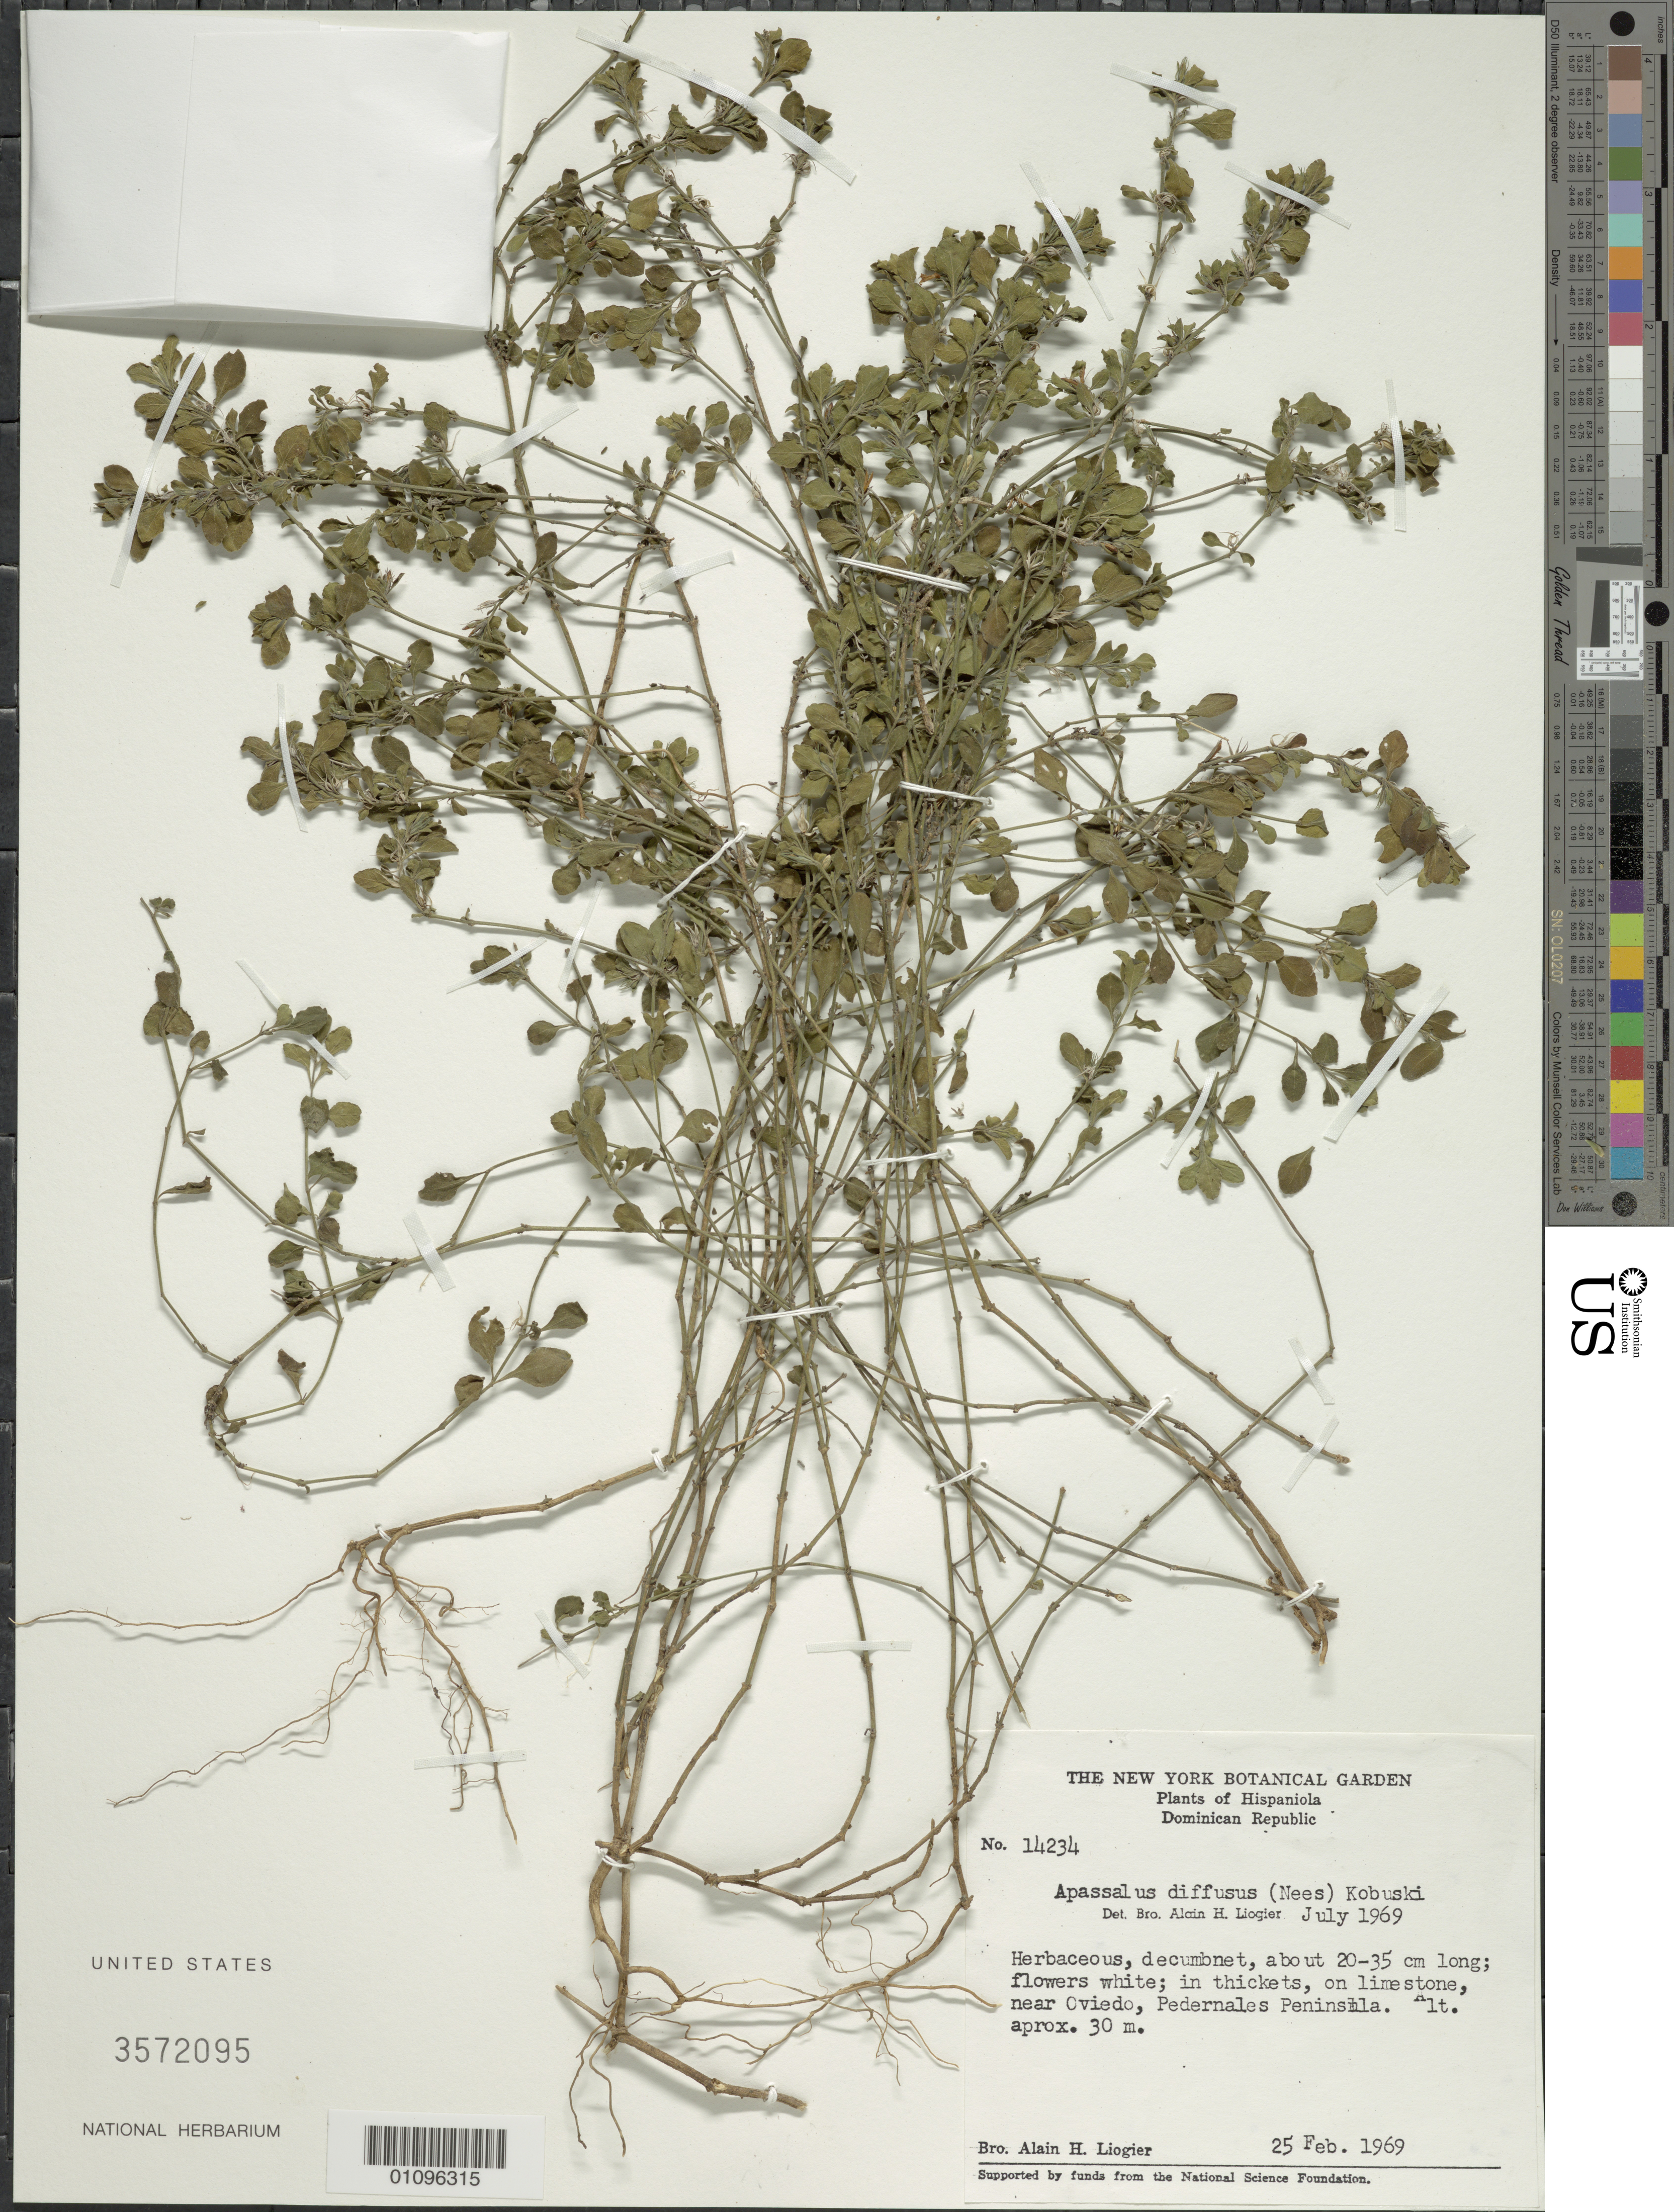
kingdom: Plantae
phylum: Tracheophyta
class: Magnoliopsida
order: Lamiales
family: Acanthaceae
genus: Apassalus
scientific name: Apassalus diffusus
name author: (Nees) Kobuski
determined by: Liogier, Alain H.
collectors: A. H. Liogier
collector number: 14234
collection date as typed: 25 Feb 1969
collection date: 1969-02-25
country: Dominican Republic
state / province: Pedernales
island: Hispaniola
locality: Pedernales Peninsula, near Oviedo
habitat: In thickets, on limestone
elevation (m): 30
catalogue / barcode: US 3572095